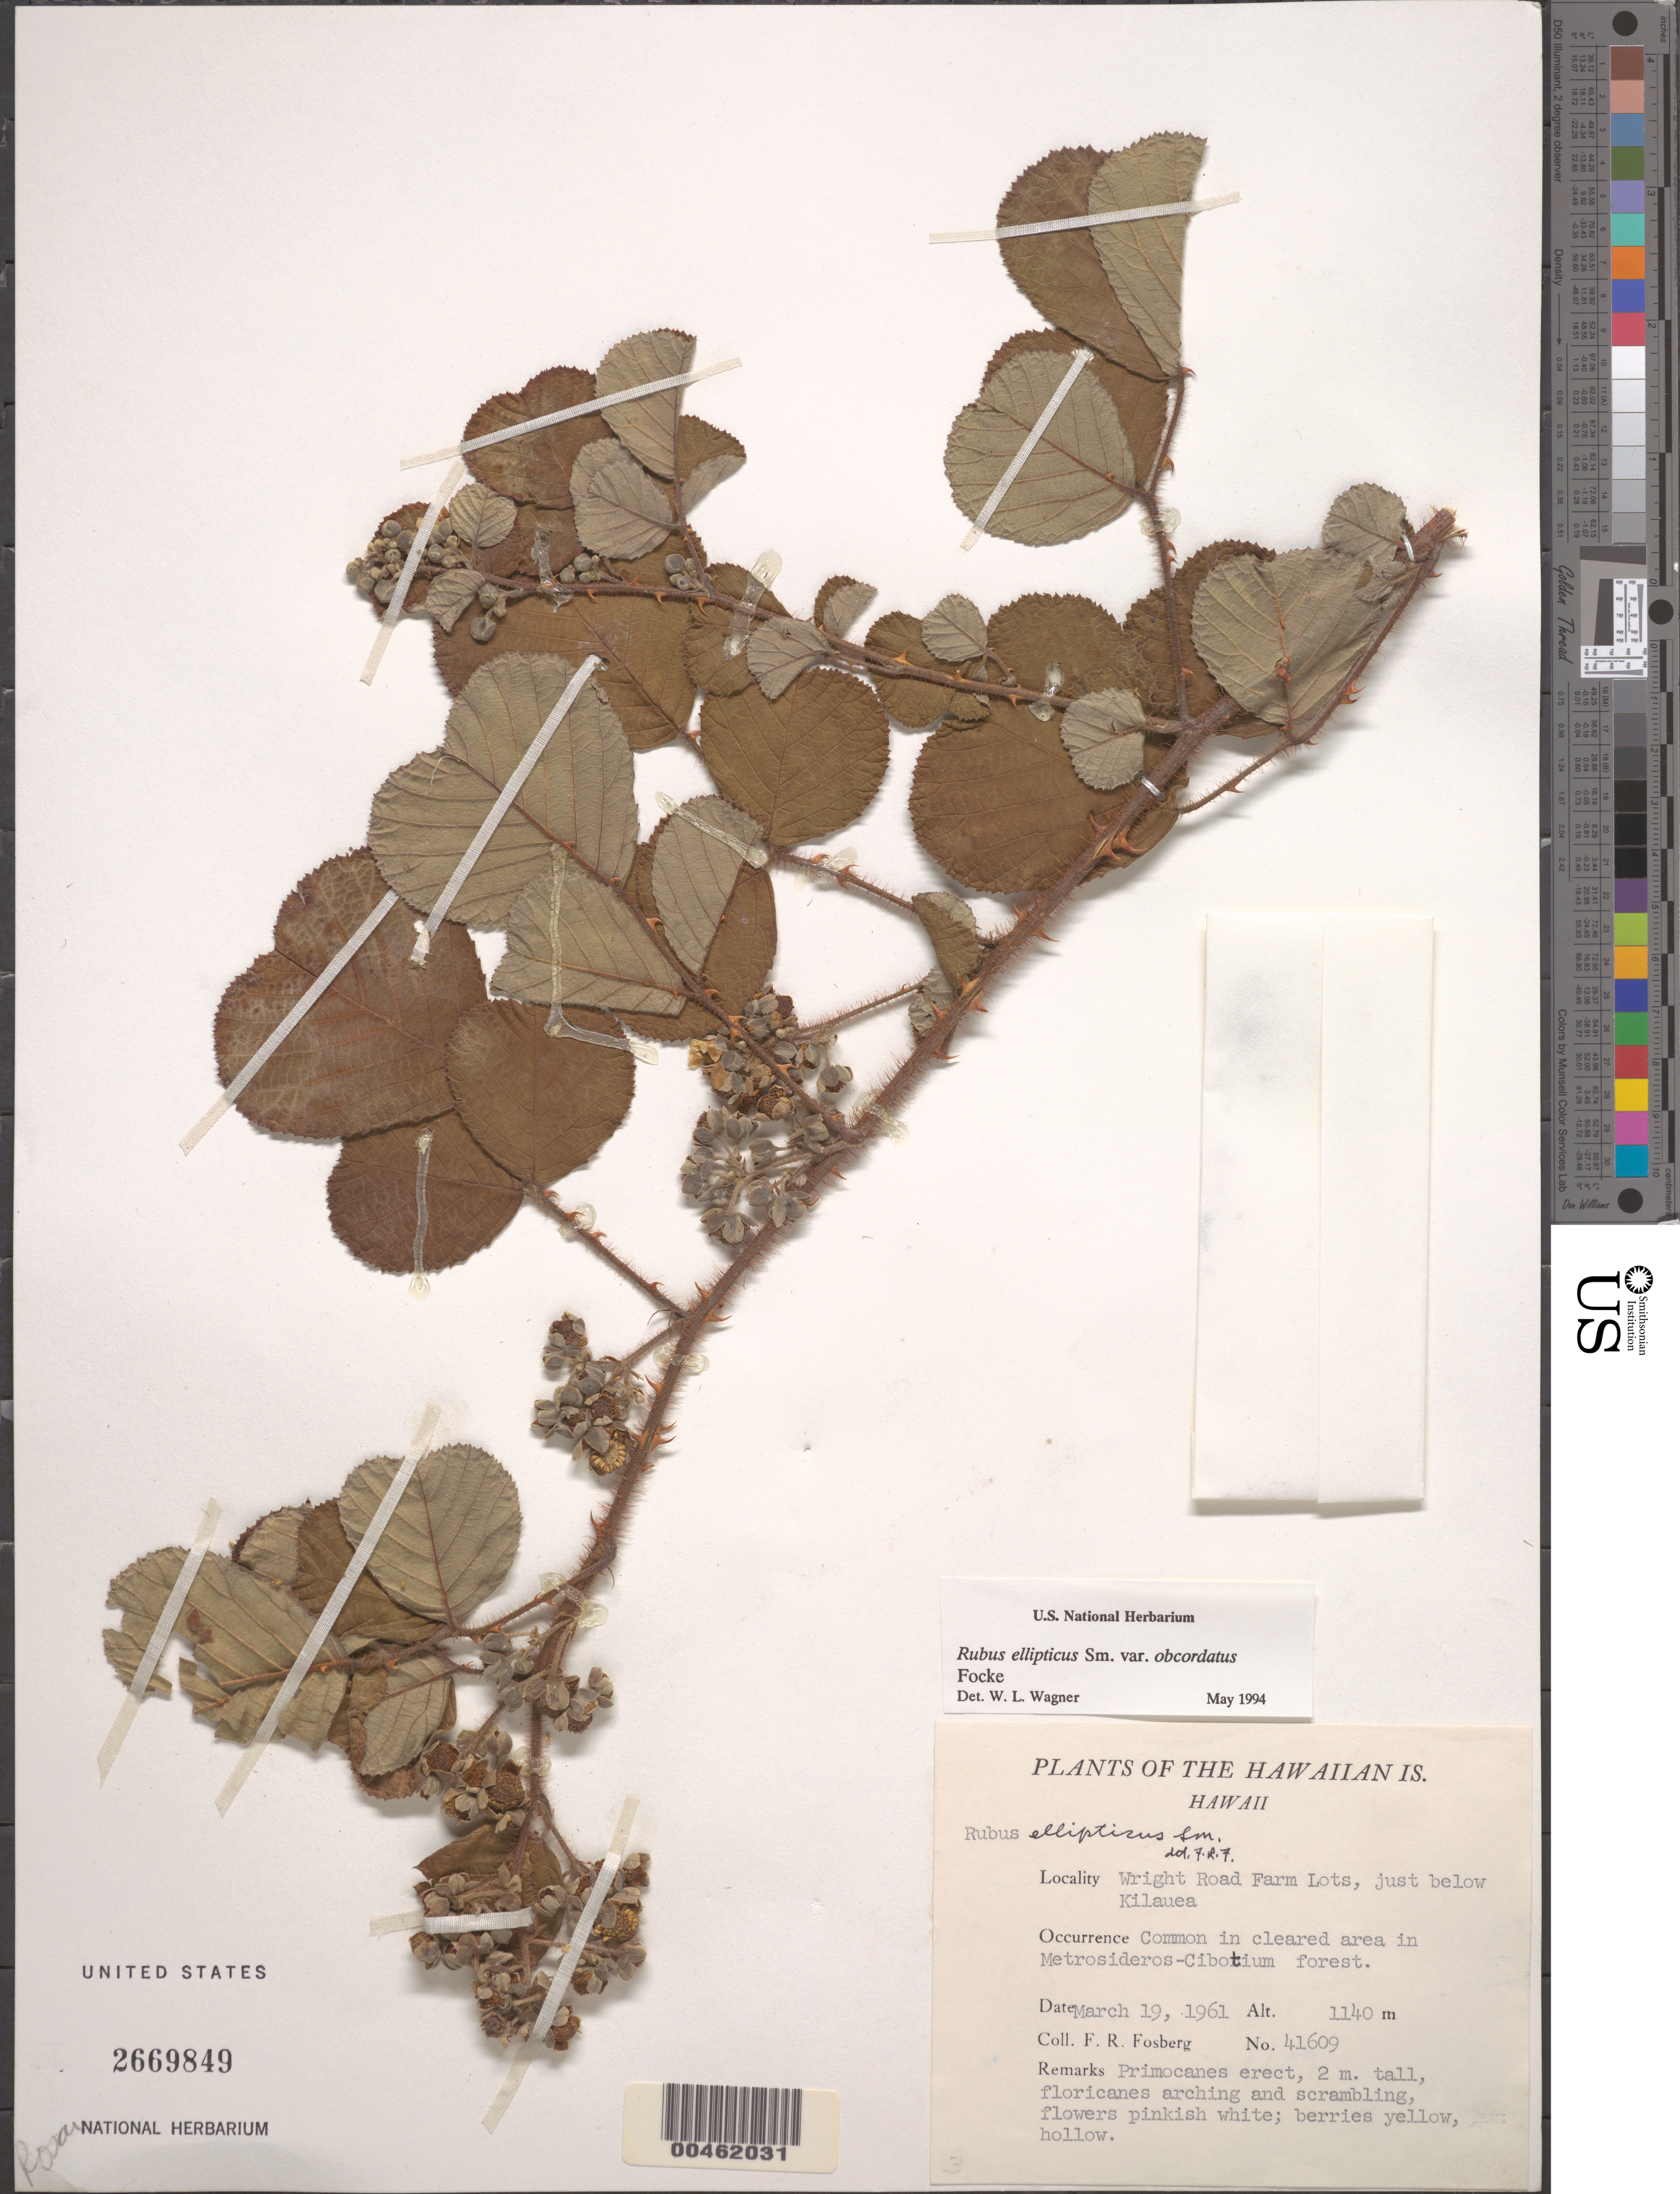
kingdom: Plantae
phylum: Tracheophyta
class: Magnoliopsida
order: Rosales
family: Rosaceae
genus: Rubus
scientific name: Rubus ellipticus var. obcordatus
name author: Focke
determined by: Wagner, W. L., (BOT), Smithsonian Institution - National Museum of Natural History (UNITED STATES)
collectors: F. R. Fosberg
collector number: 41609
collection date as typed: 19 Mar 1961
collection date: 1961-03-19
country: United States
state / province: Hawaii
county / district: Hawaii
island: Hawaii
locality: Wright Road Farm Lots, just below Kilauea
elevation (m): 1140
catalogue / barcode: US 2669849